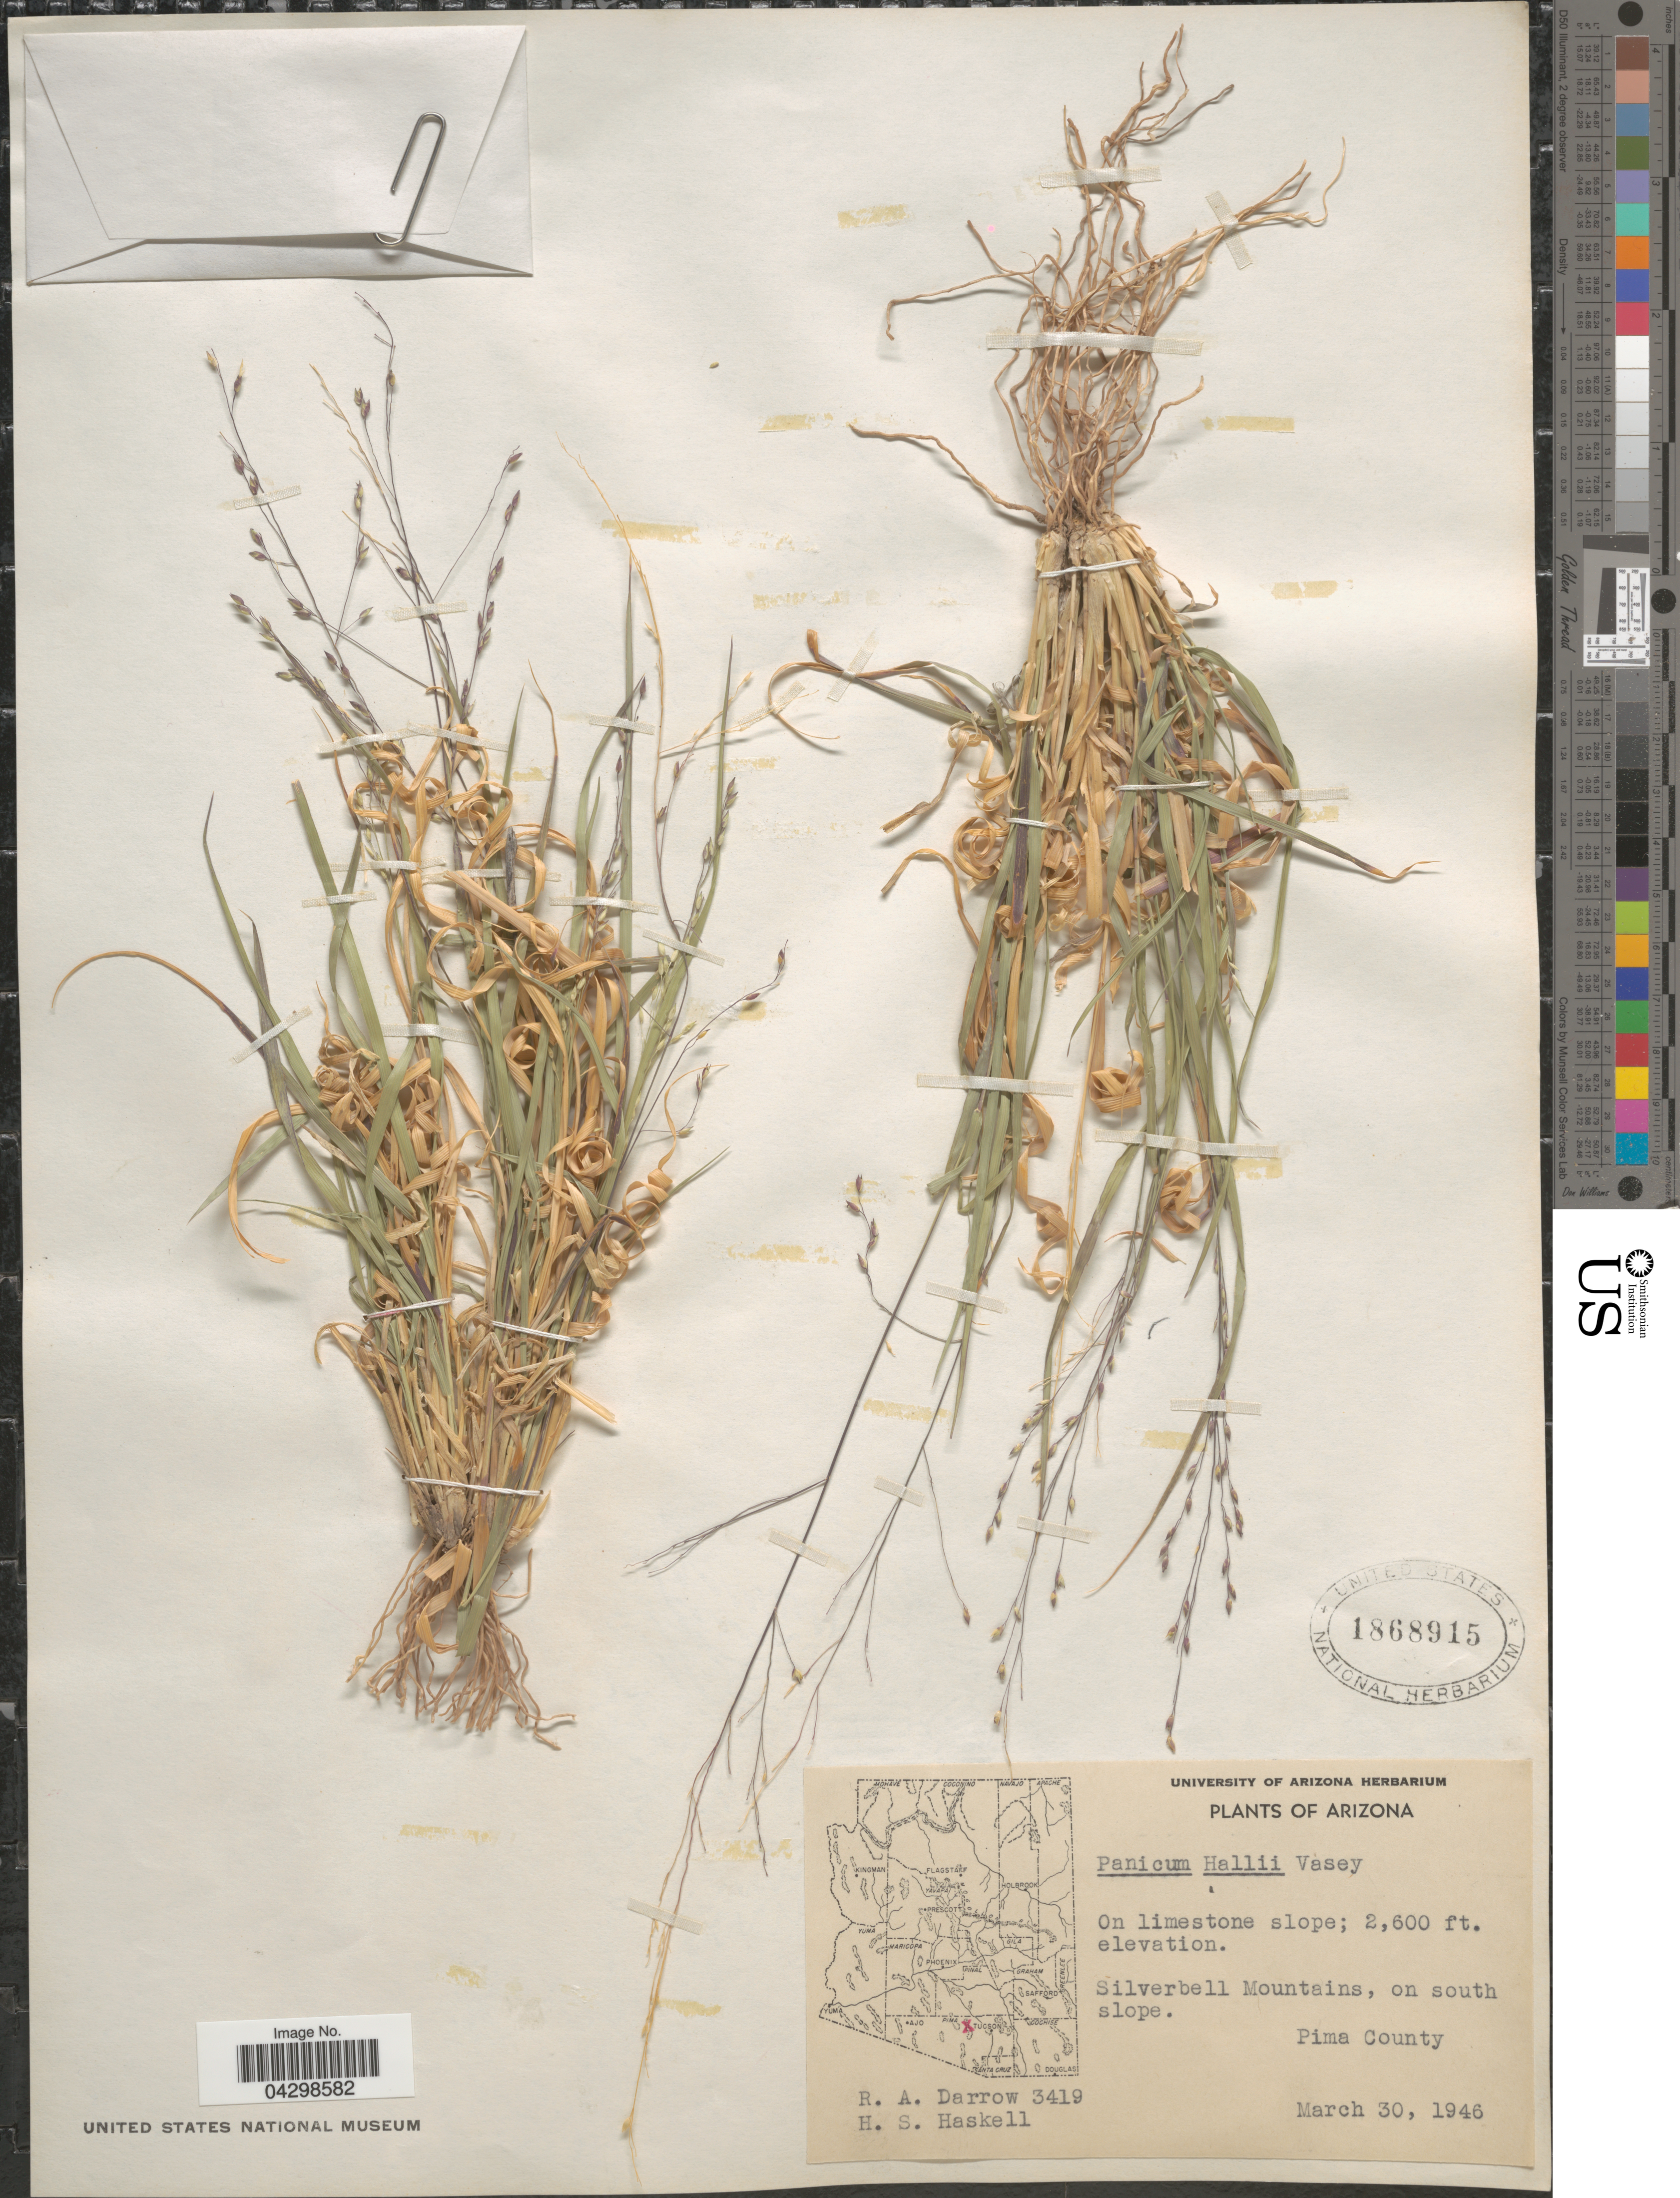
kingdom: Plantae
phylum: Tracheophyta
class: Liliopsida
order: Poales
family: Poaceae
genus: Panicum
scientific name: Panicum hallii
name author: Vasey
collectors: R. A. Darrow & H. Haskell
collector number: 3419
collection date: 1946-03-30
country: United States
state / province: Arizona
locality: On limestone slope. Silverbell Mountains, on south slope. Pima County.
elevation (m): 792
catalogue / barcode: US 1868915